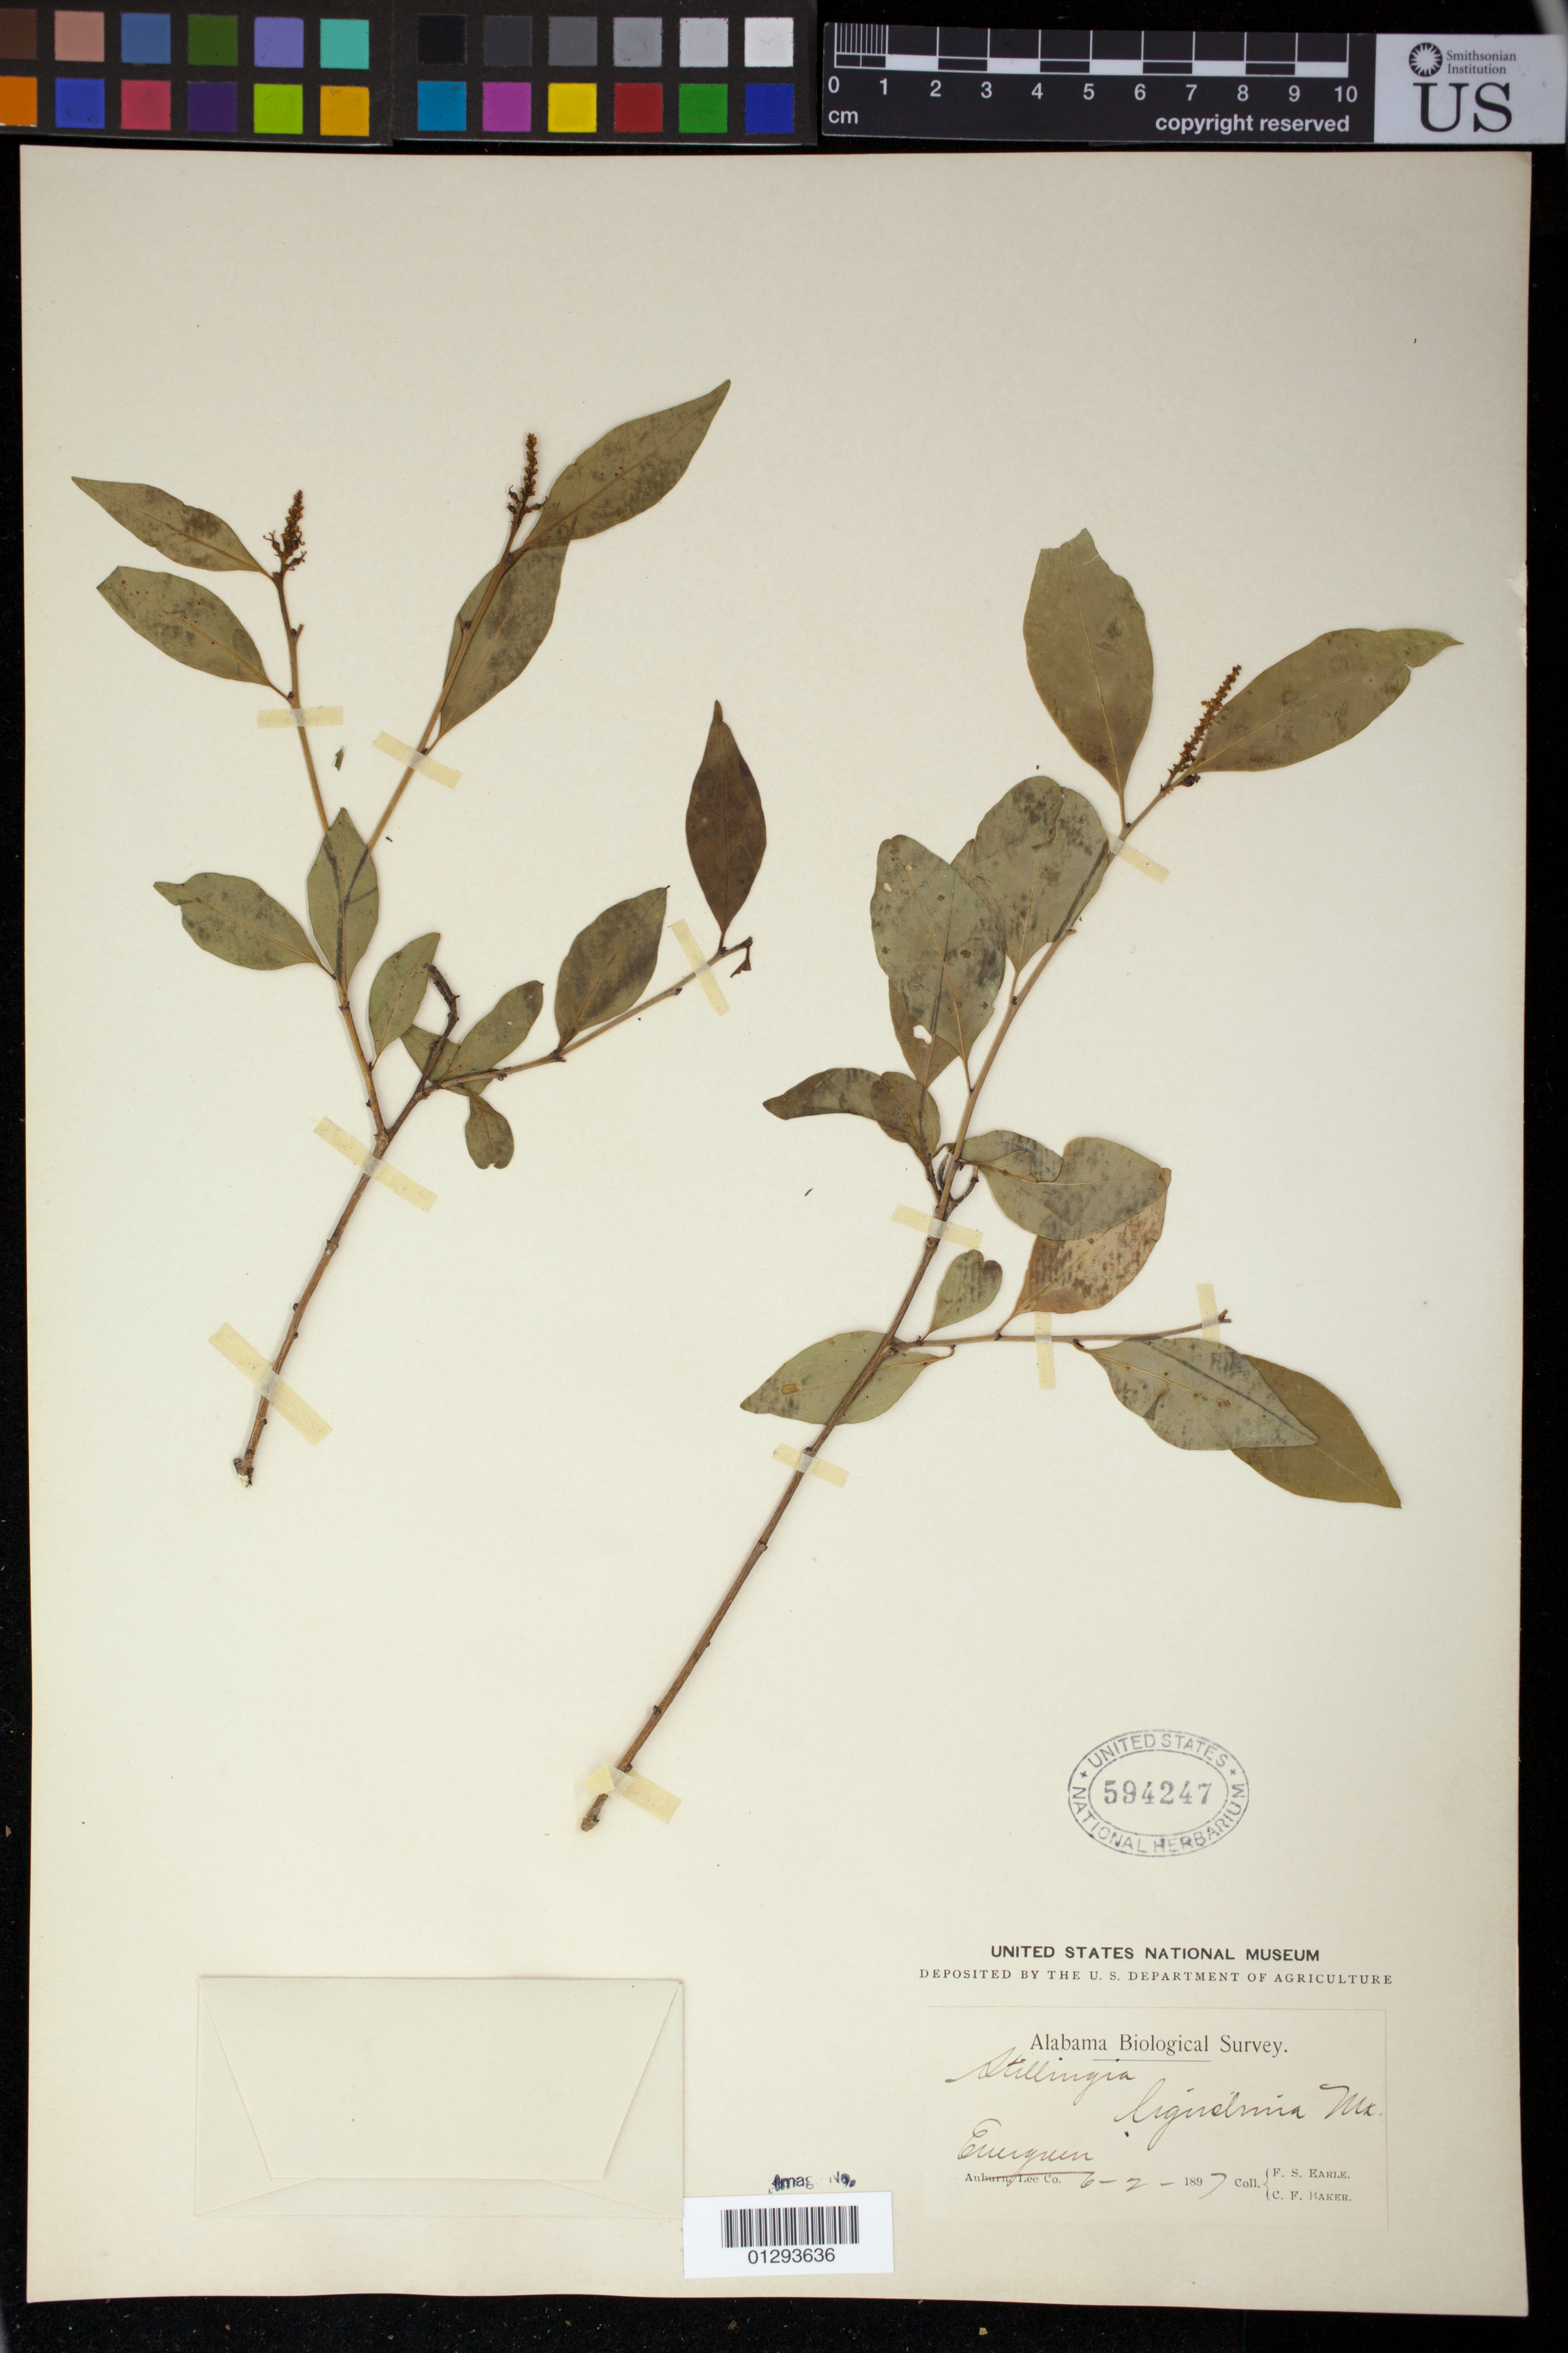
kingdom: Plantae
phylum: Tracheophyta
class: Magnoliopsida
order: Malpighiales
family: Euphorbiaceae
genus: Sebastiania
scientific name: Sebastiania fruticosa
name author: (Bartram) Fernald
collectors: F. S. Earle & C. F. Baker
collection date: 1897-06-02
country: United States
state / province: Alabama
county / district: Conecuh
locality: Evergreen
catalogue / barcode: US 594247